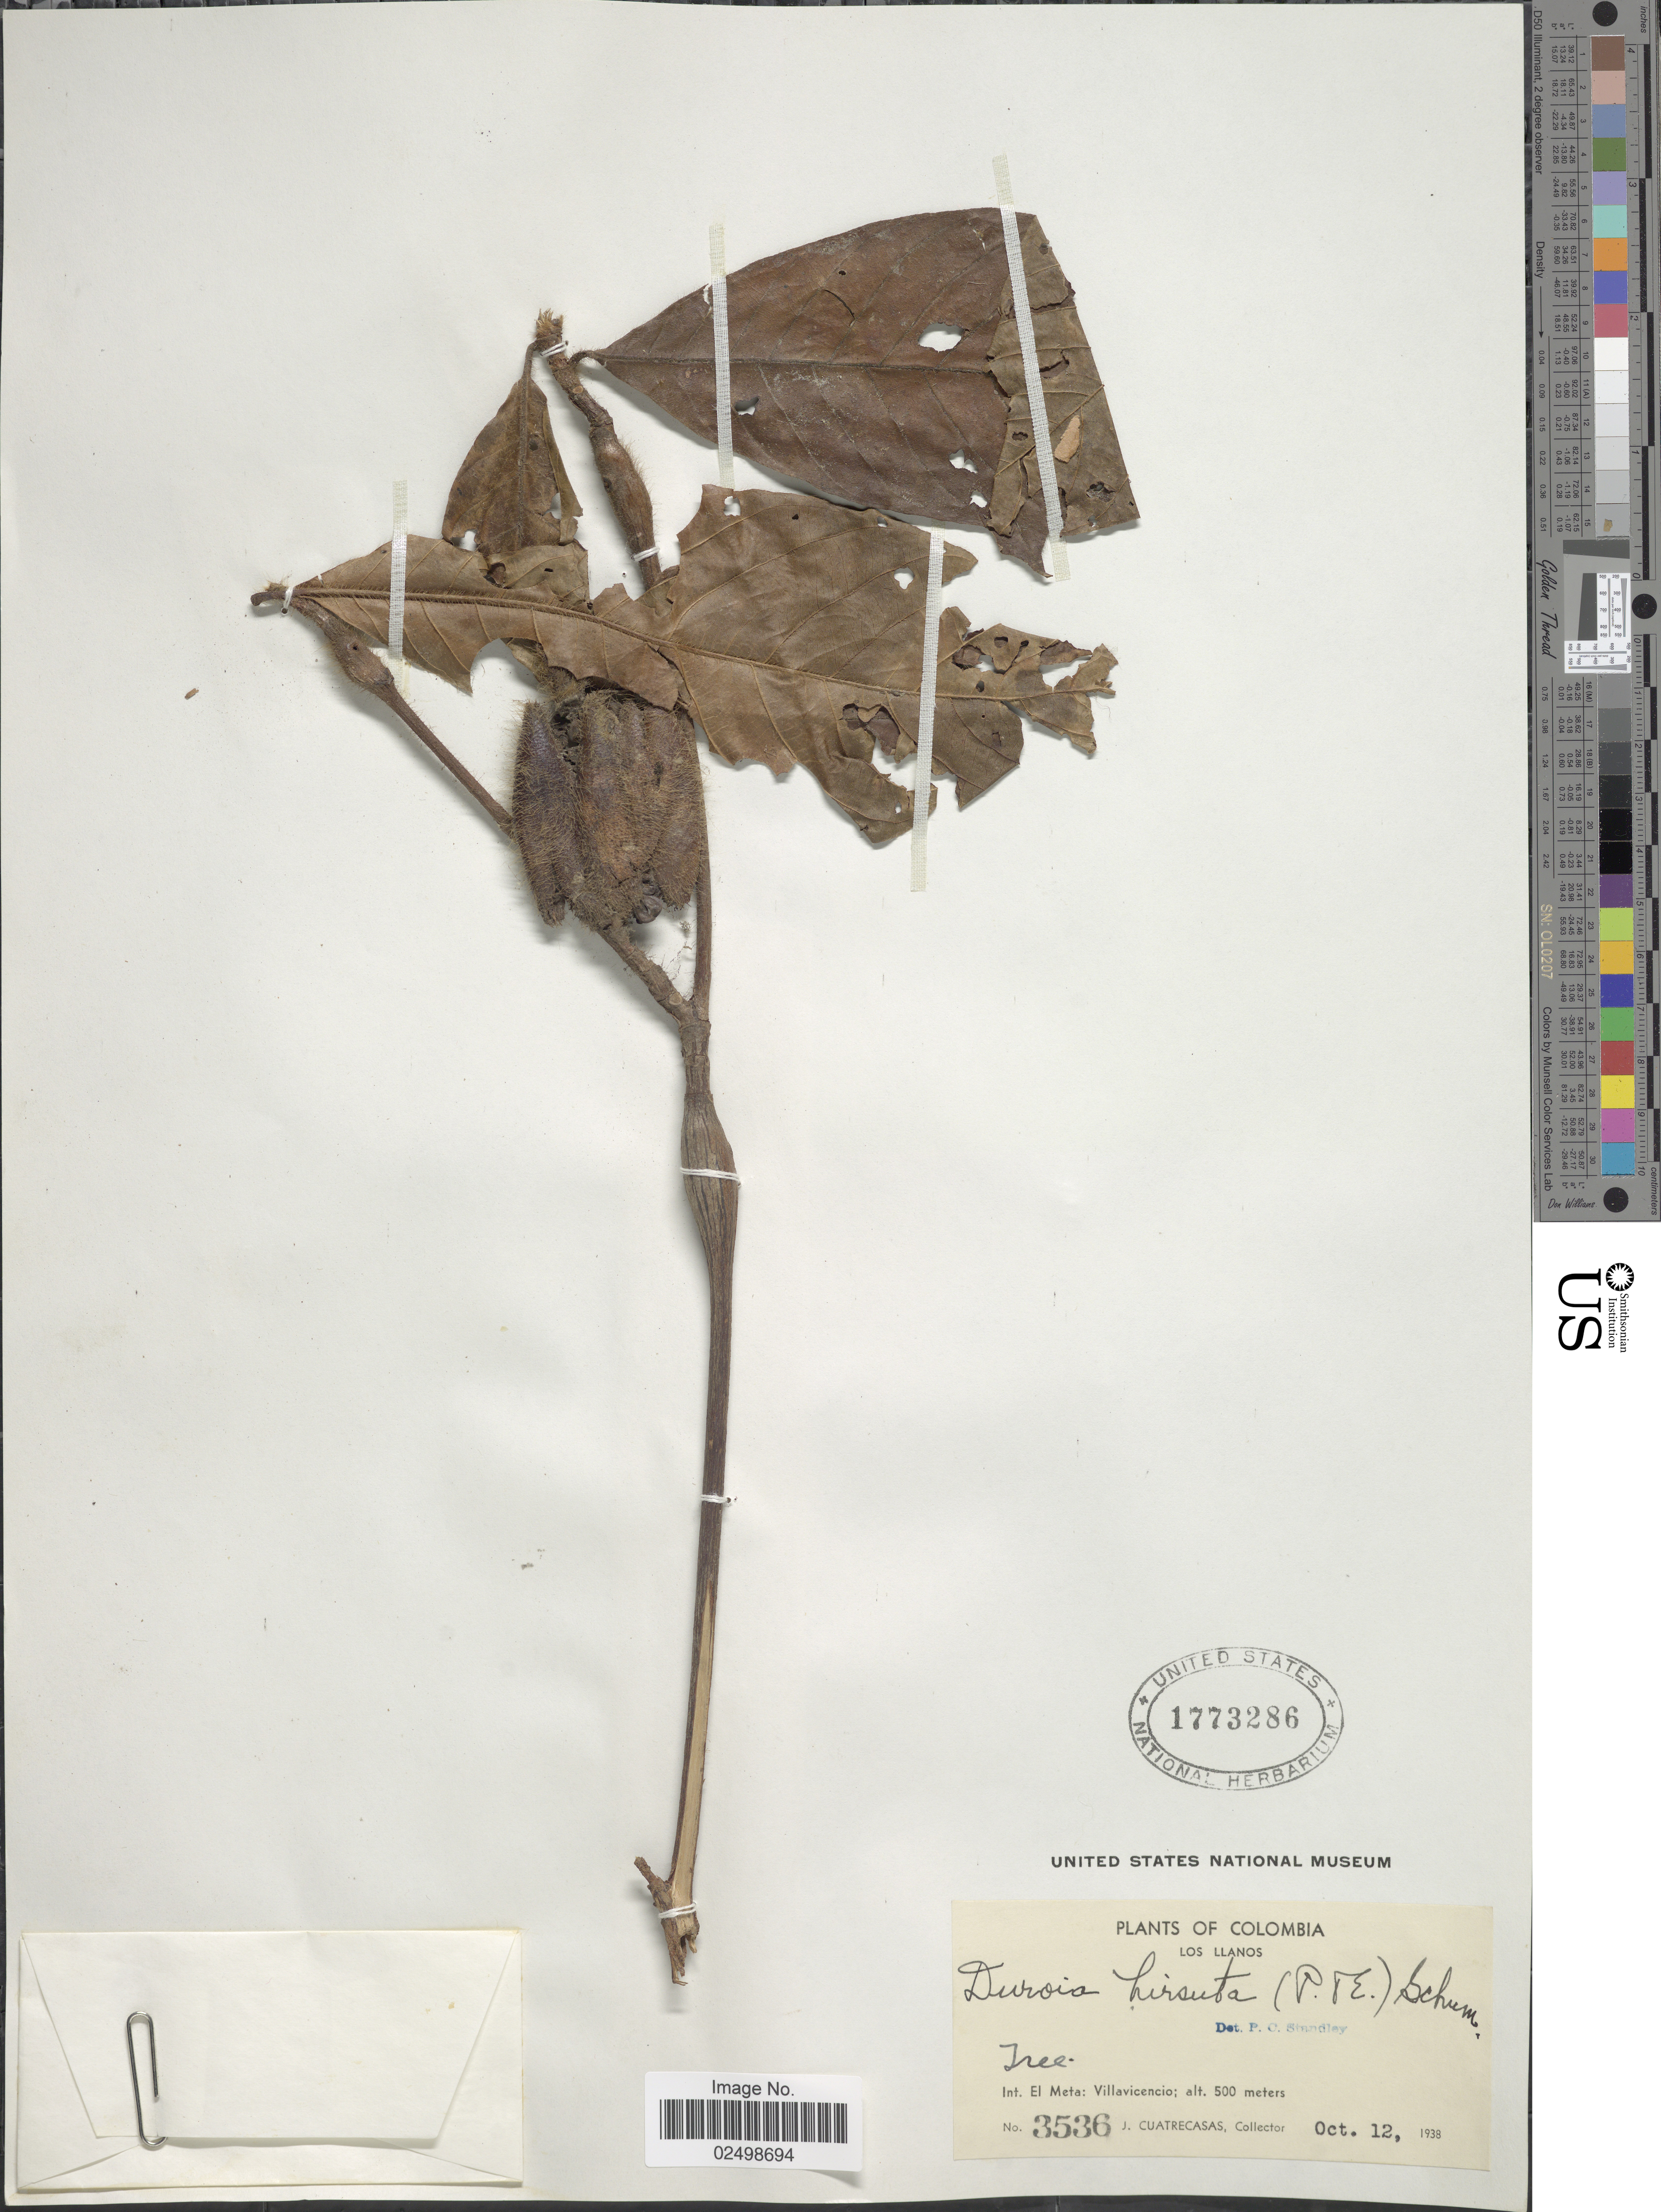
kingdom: Plantae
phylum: Tracheophyta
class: Magnoliopsida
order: Gentianales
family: Rubiaceae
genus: Duroia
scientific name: Duroia hirsuta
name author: (Poepp.) K. Schum.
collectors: J. Cuatrecasas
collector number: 3536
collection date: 1938-10-12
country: Colombia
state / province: Meta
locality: Losa Llanos. Int. El Meta: Villavicencio.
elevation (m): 500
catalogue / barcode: US 1773286